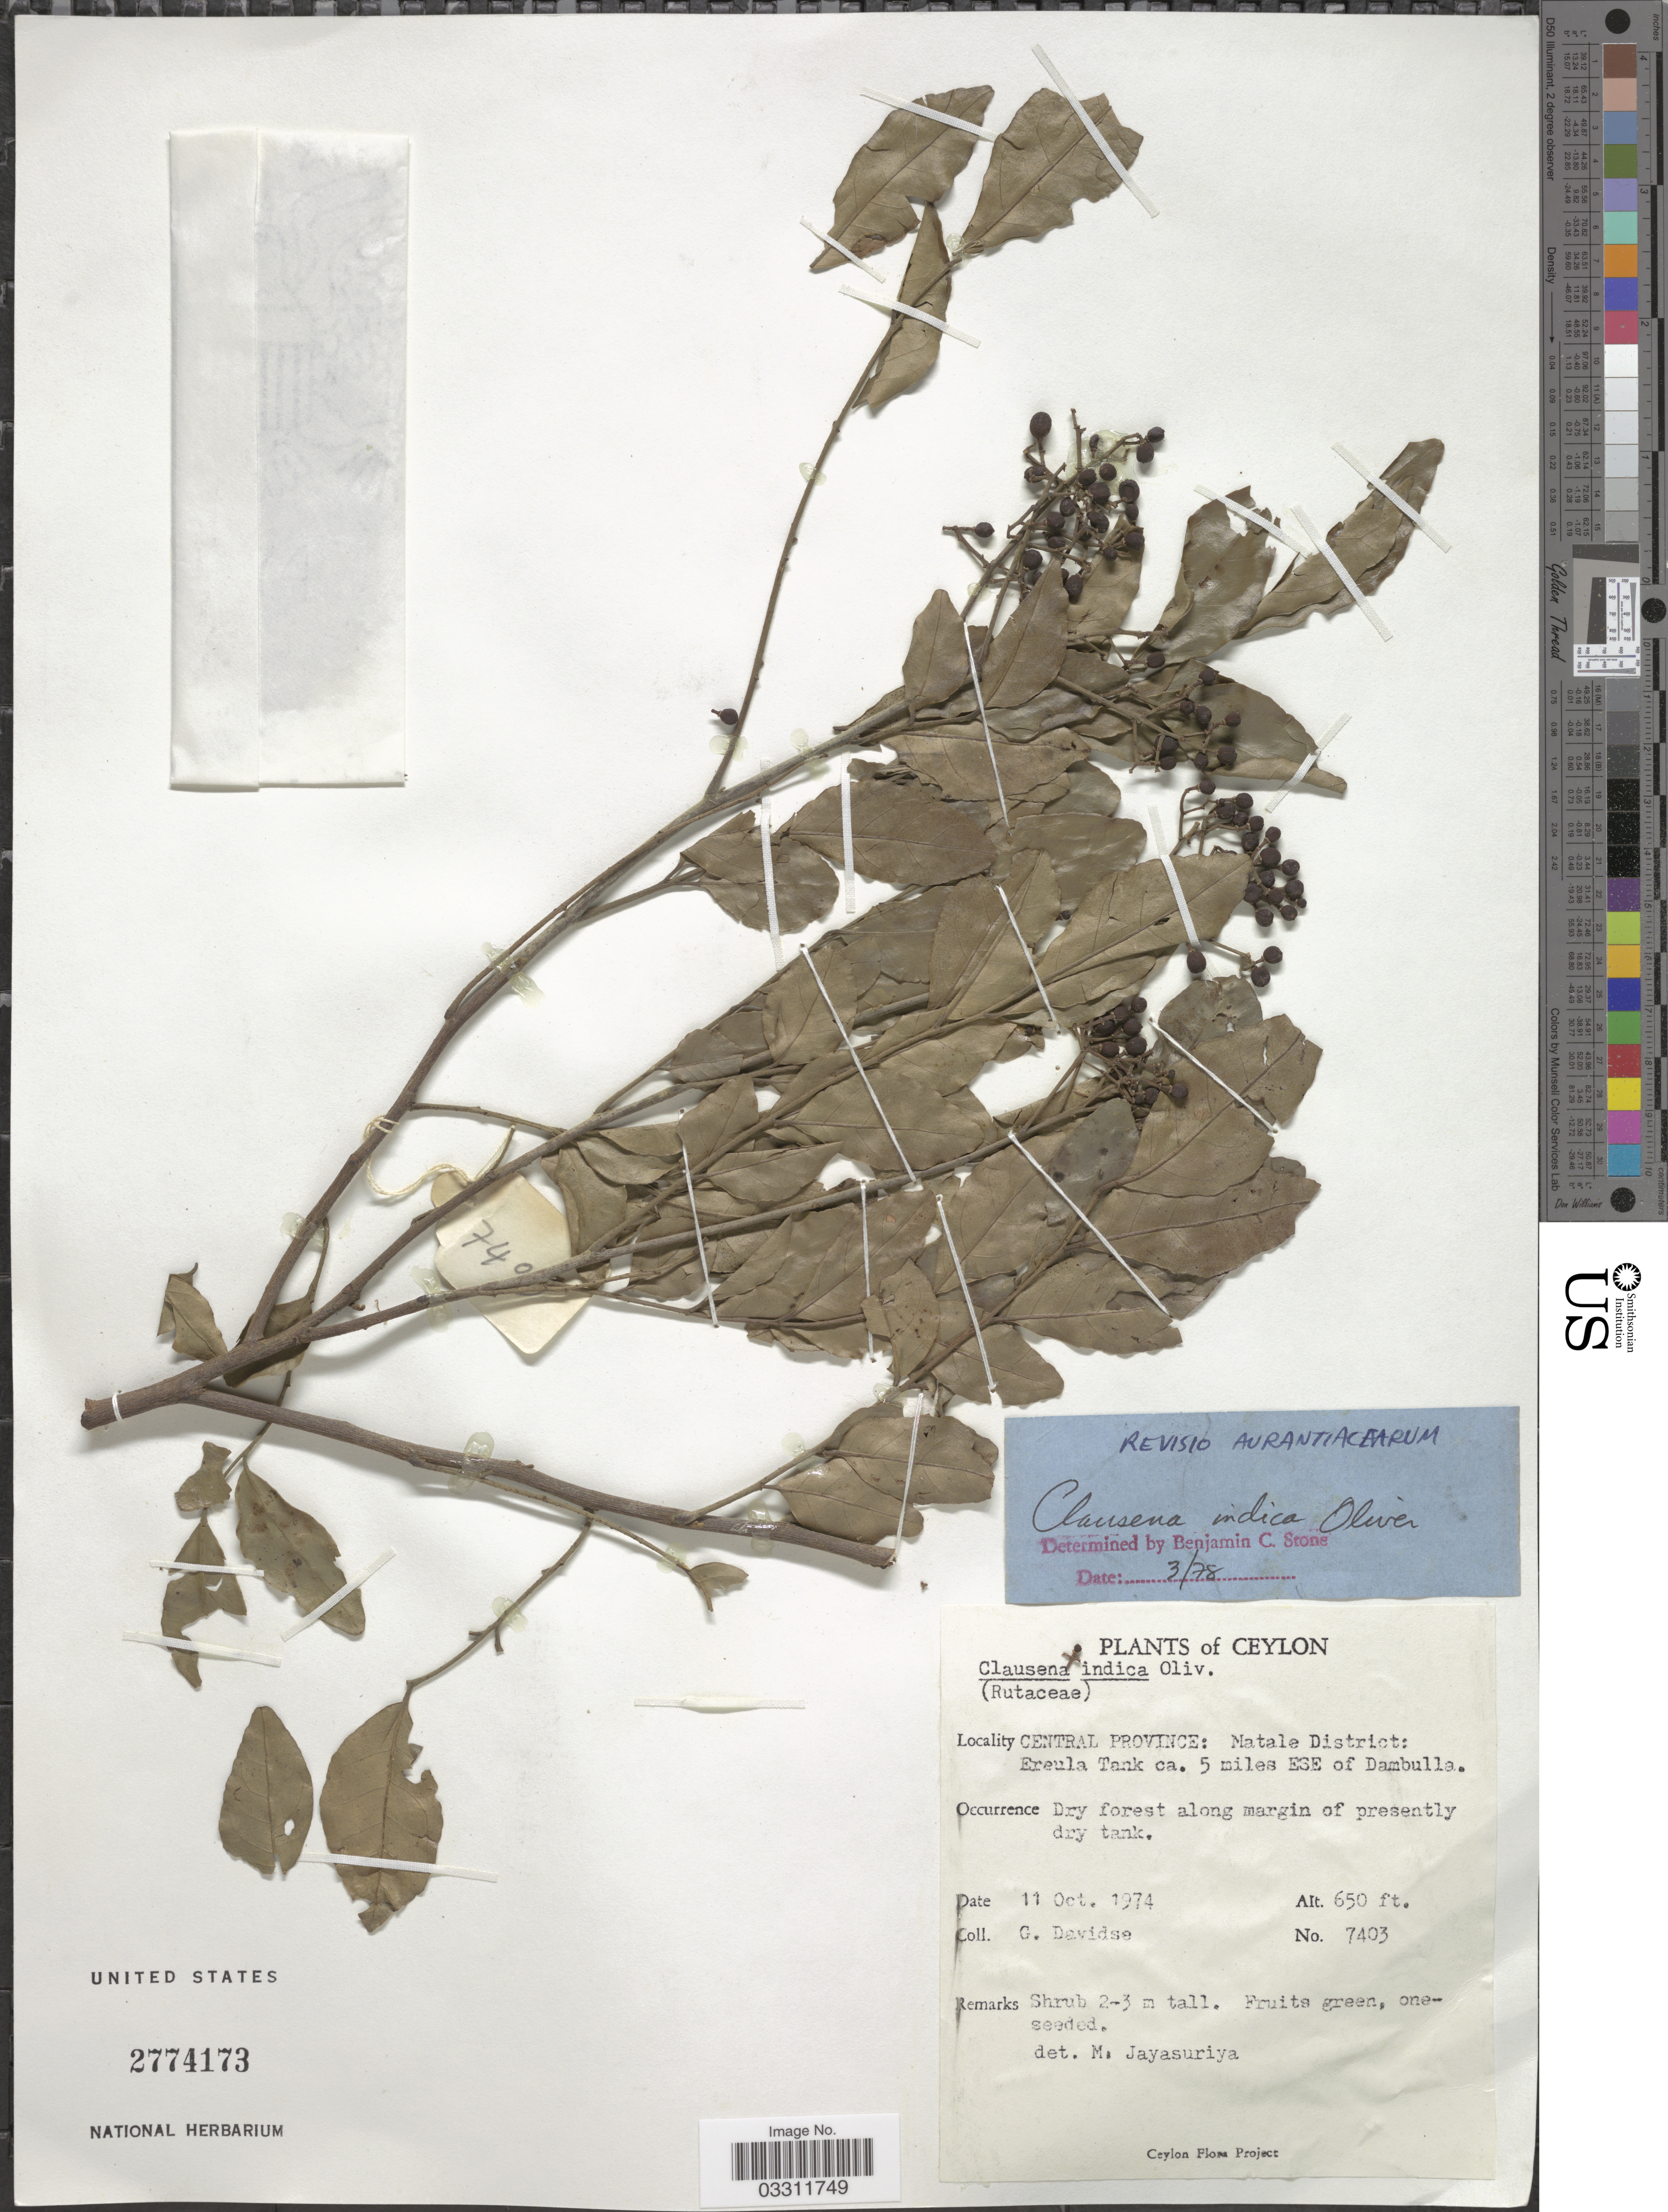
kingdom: Plantae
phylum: Tracheophyta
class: Magnoliopsida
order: Sapindales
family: Rutaceae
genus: Clausena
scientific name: Clausena indica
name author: (Dalzell) Oliv.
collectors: G. Davidse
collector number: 7403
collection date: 1974-10-11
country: Sri Lanka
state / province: Central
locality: Ceylon. Matale District: Ereula Tank ca. 5 miles ESE of Dambulla.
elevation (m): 198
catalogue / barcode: US 2774173